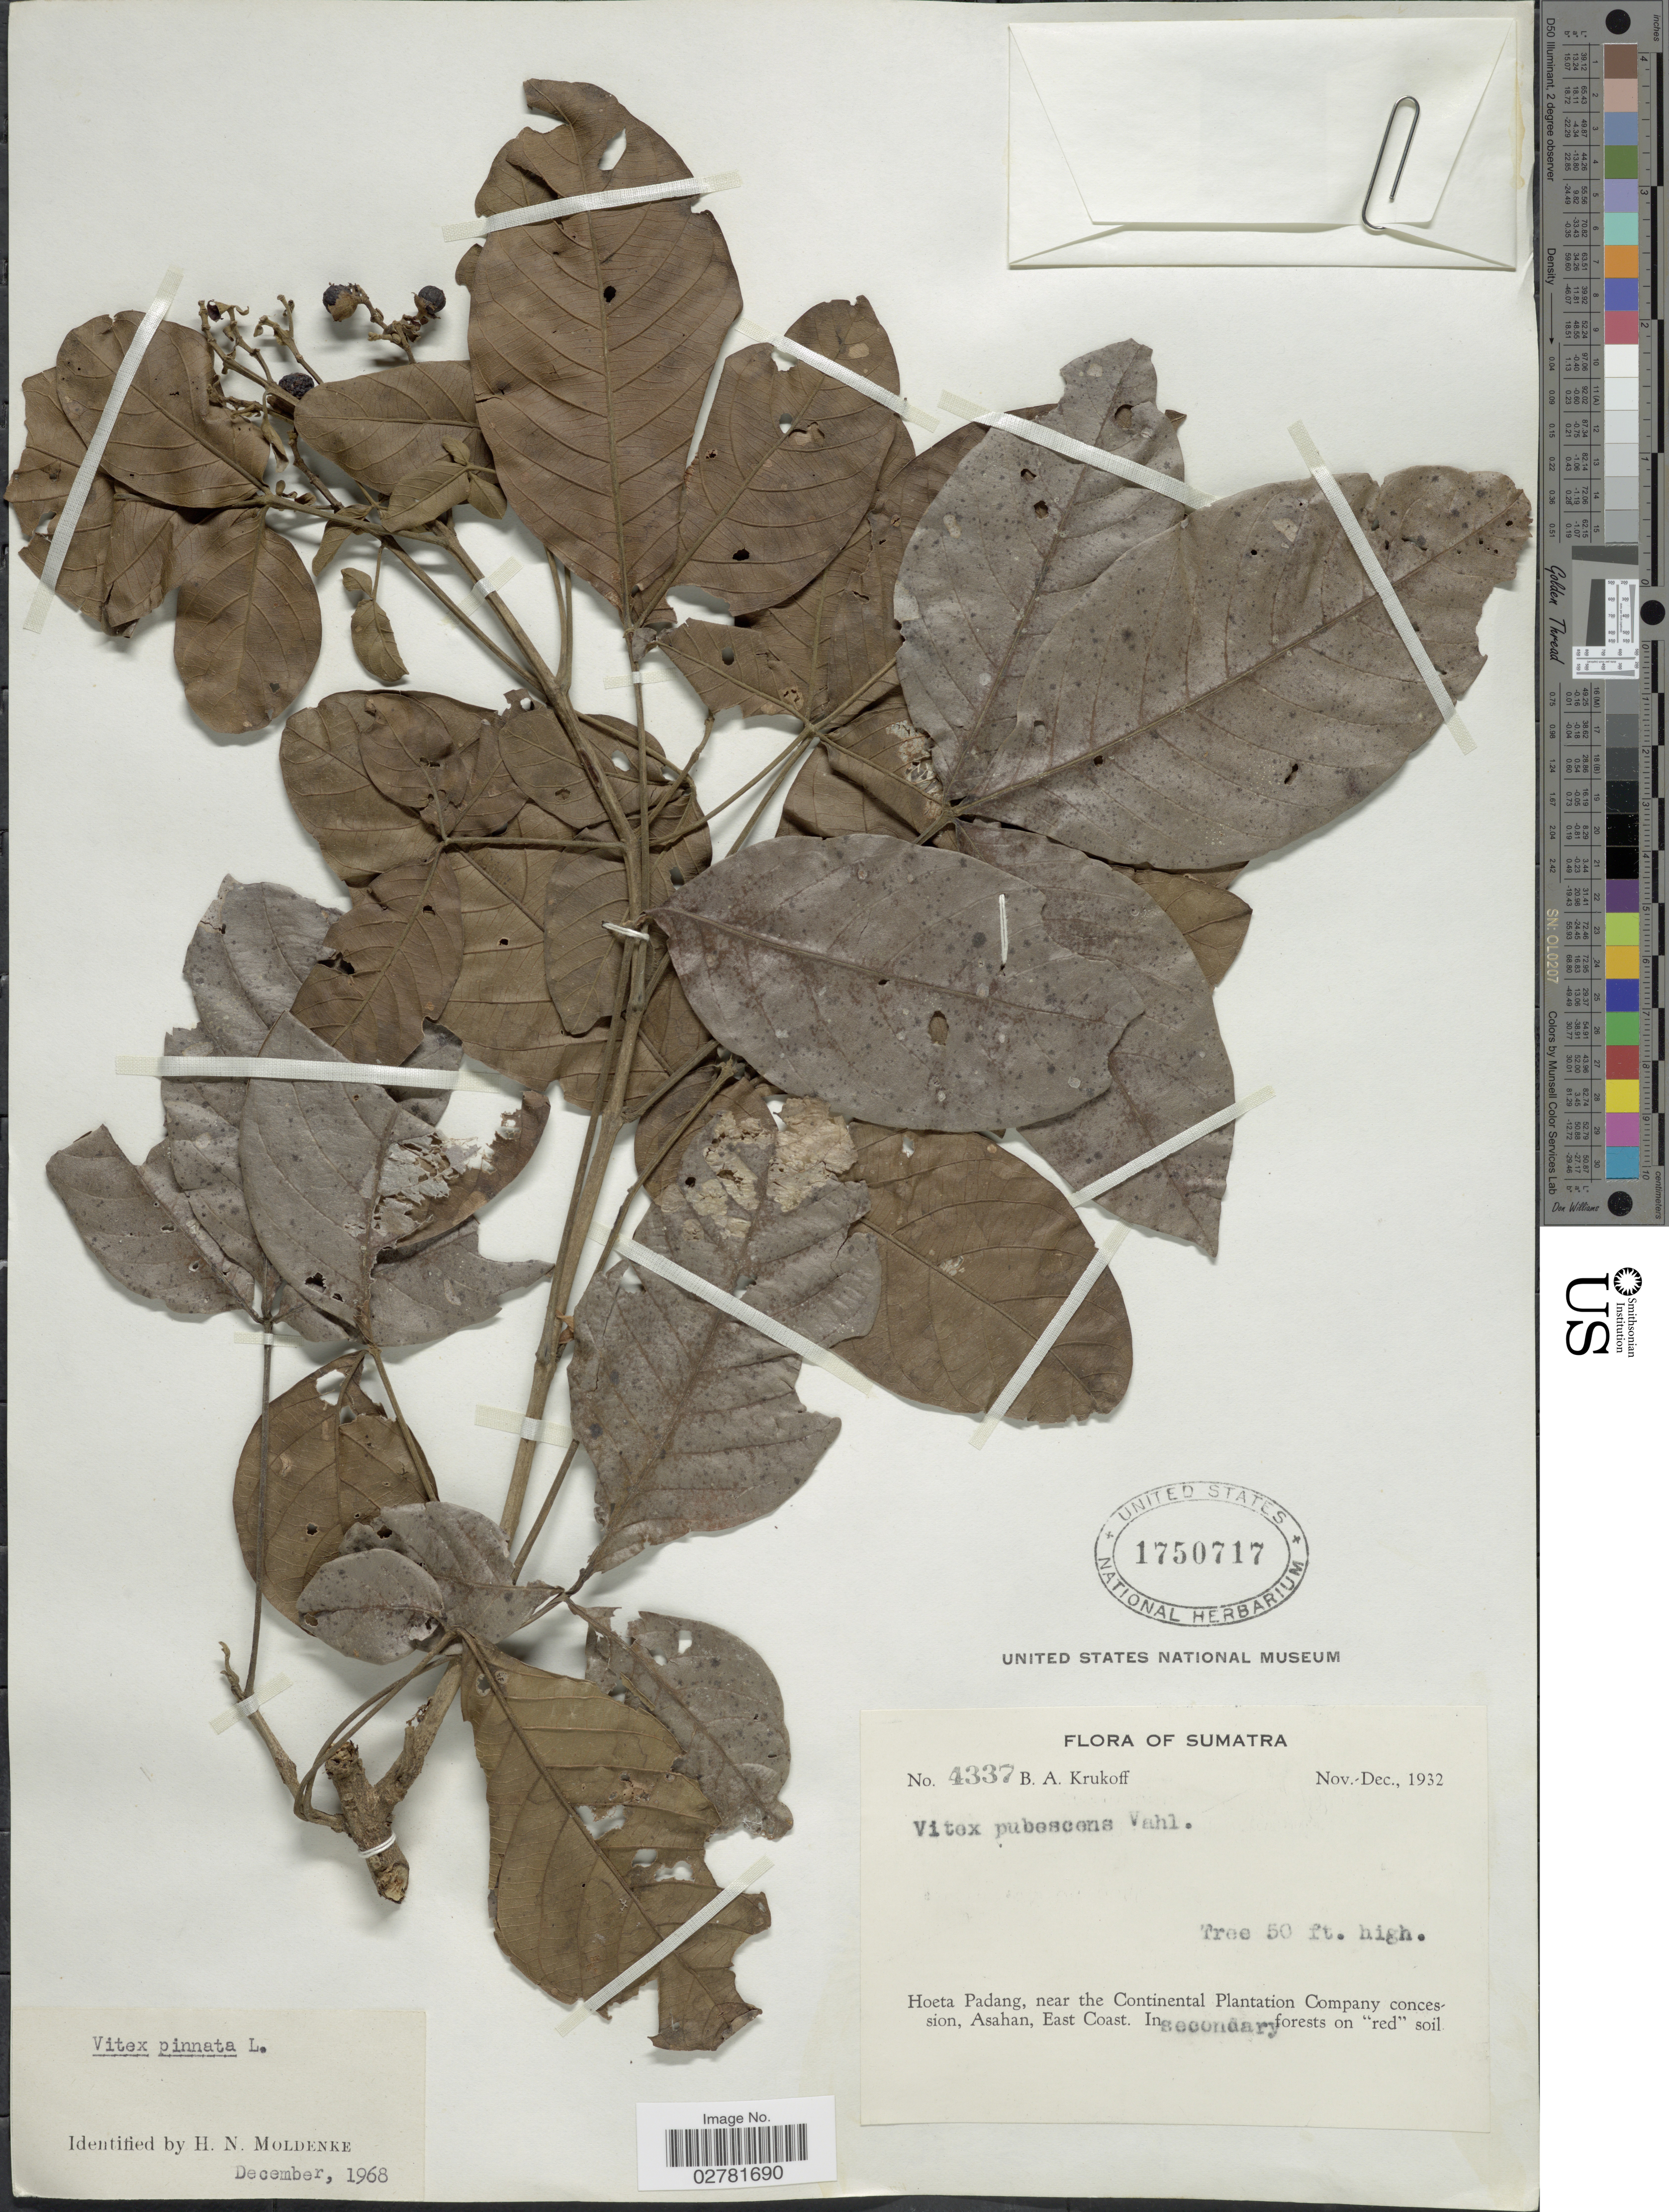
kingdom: Plantae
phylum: Tracheophyta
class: Magnoliopsida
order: Lamiales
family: Lamiaceae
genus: Vitex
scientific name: Vitex pinnata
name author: L.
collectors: B. A. Krukoff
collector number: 4337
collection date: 1932-11/1932-12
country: Indonesia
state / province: Sumatra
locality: Hoeta Padang, near the Continental Plantation Company concession, Asahan, East Coast.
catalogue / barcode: US 1750717